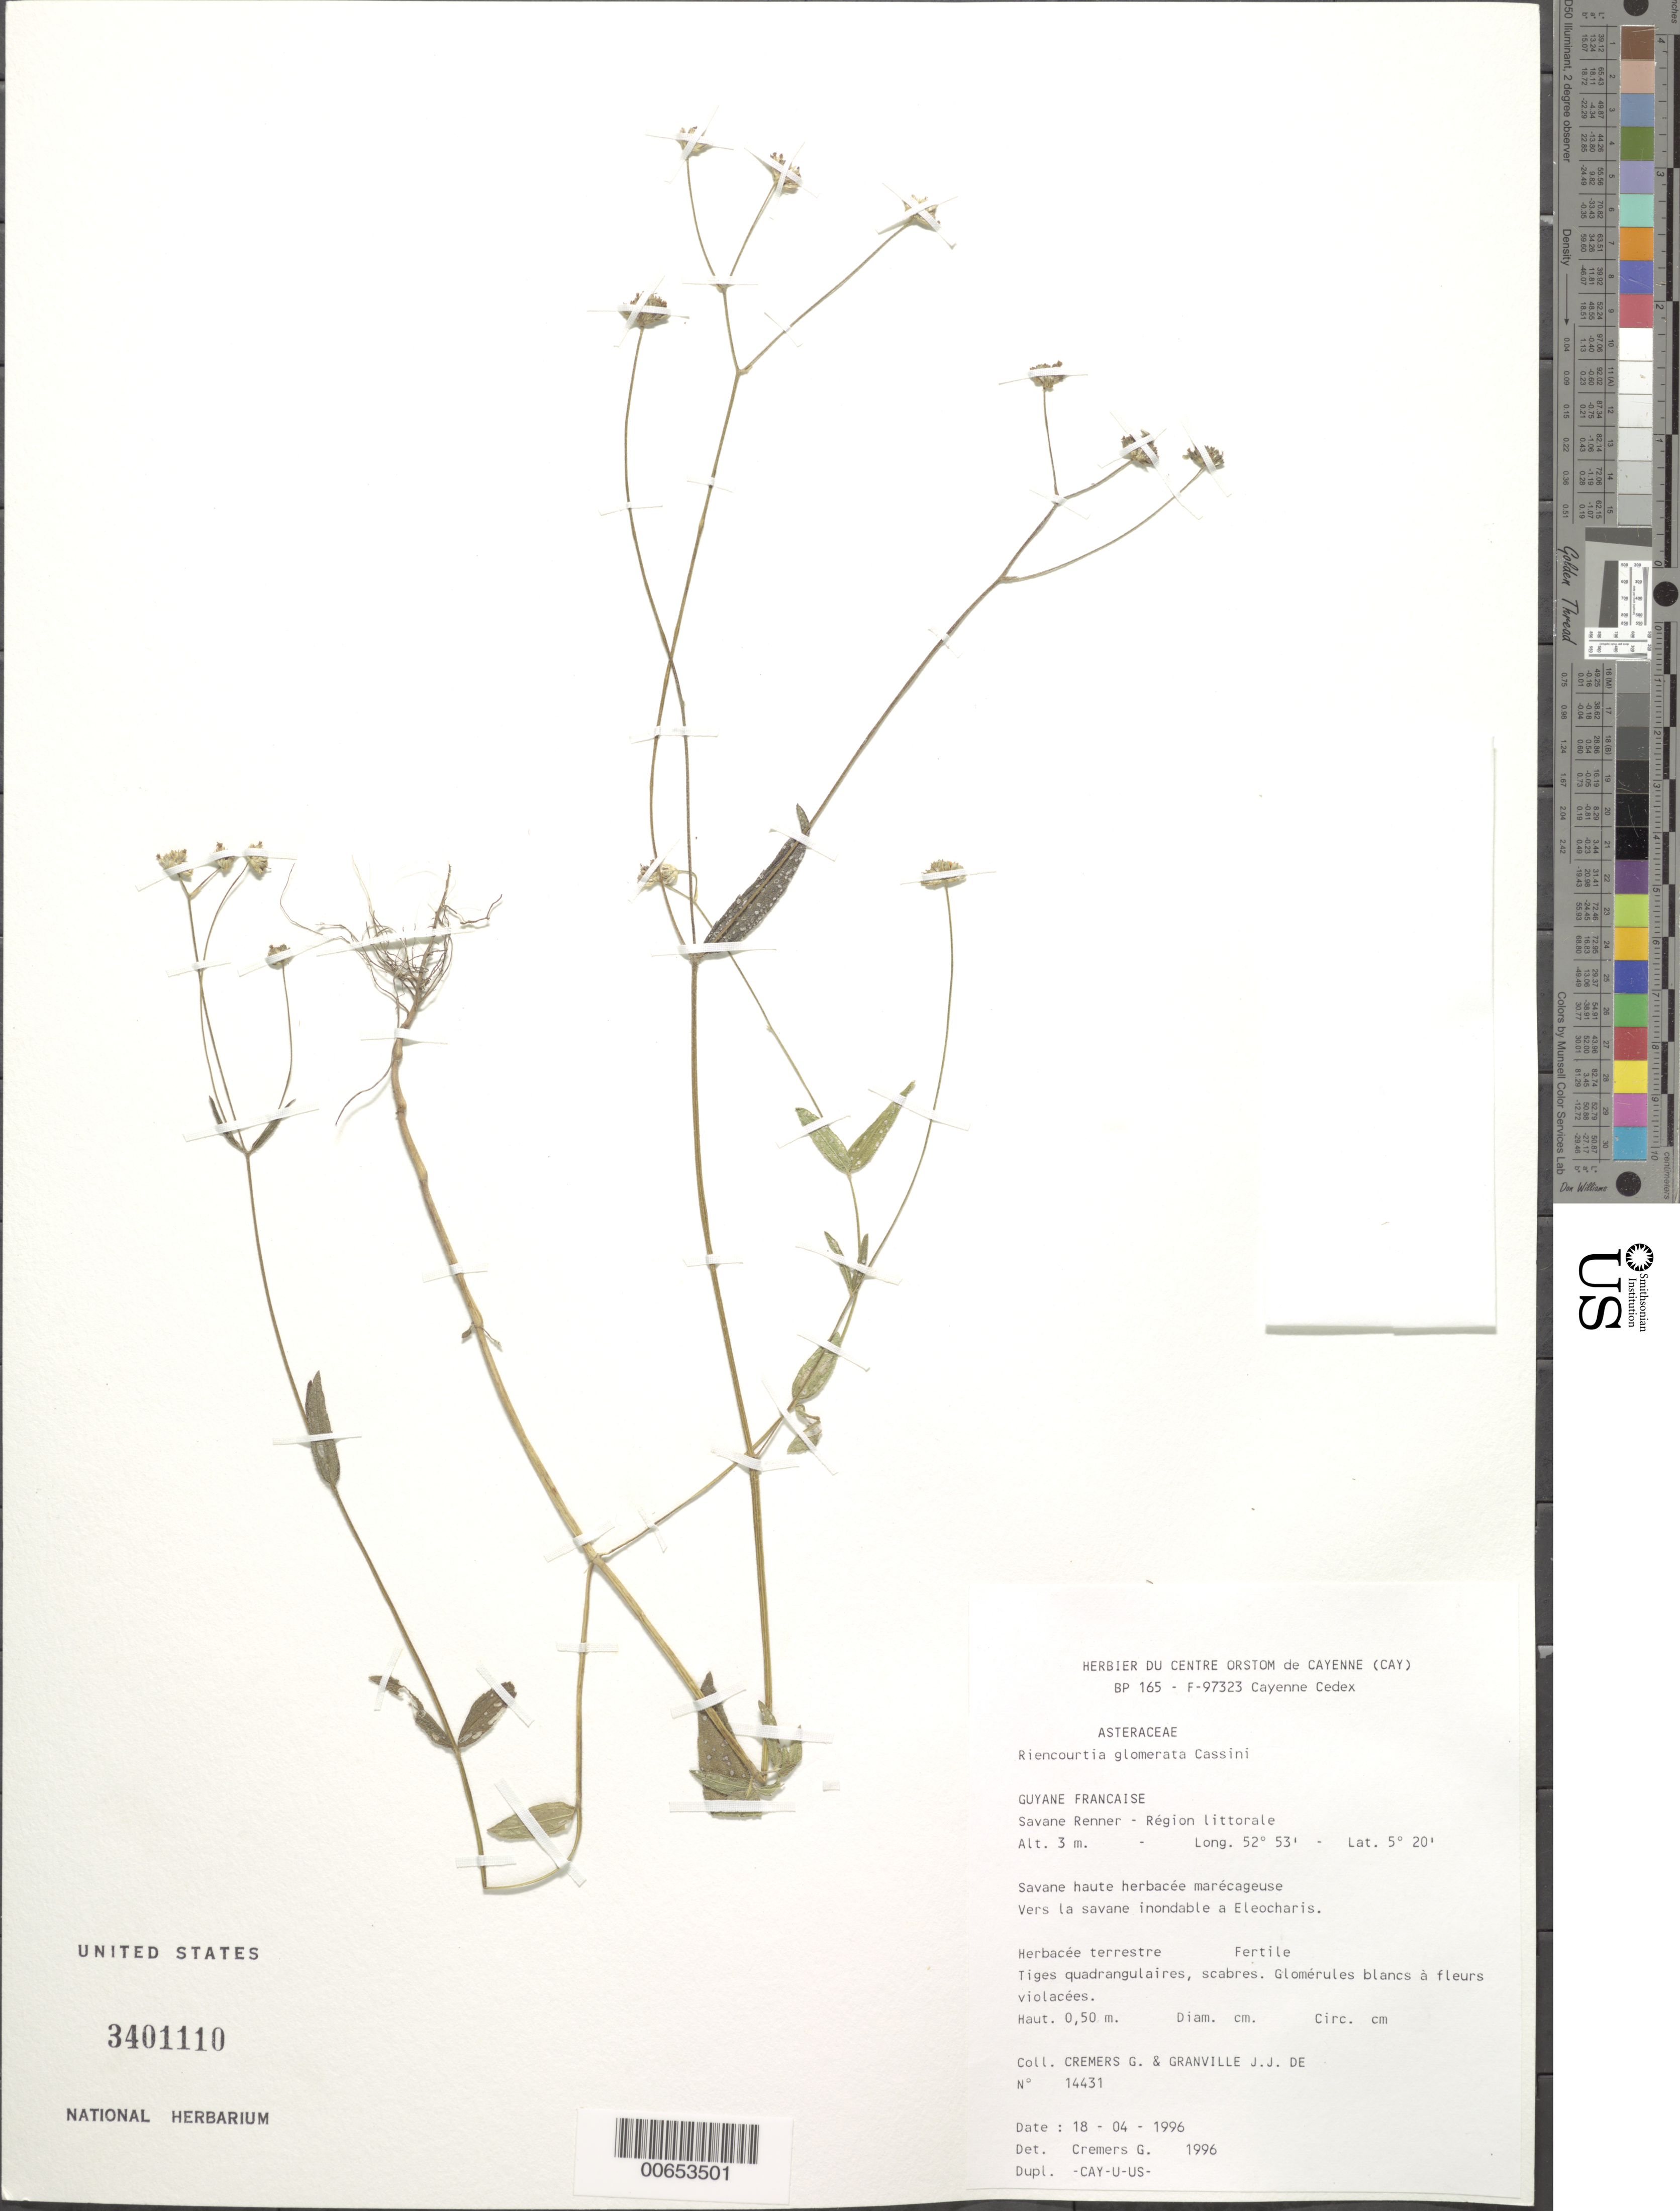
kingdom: Plantae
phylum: Tracheophyta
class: Magnoliopsida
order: Asterales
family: Asteraceae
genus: Riencourtia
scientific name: Riencourtia glomerata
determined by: Cremers, Georges A.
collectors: G. Cremers & J.-J. de Granville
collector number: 14431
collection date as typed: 18-Apr-96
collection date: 1996-04-18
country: French Guiana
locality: Savane Renner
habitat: Savane haute herbacée marécageuse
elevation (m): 3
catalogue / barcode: US 3401110